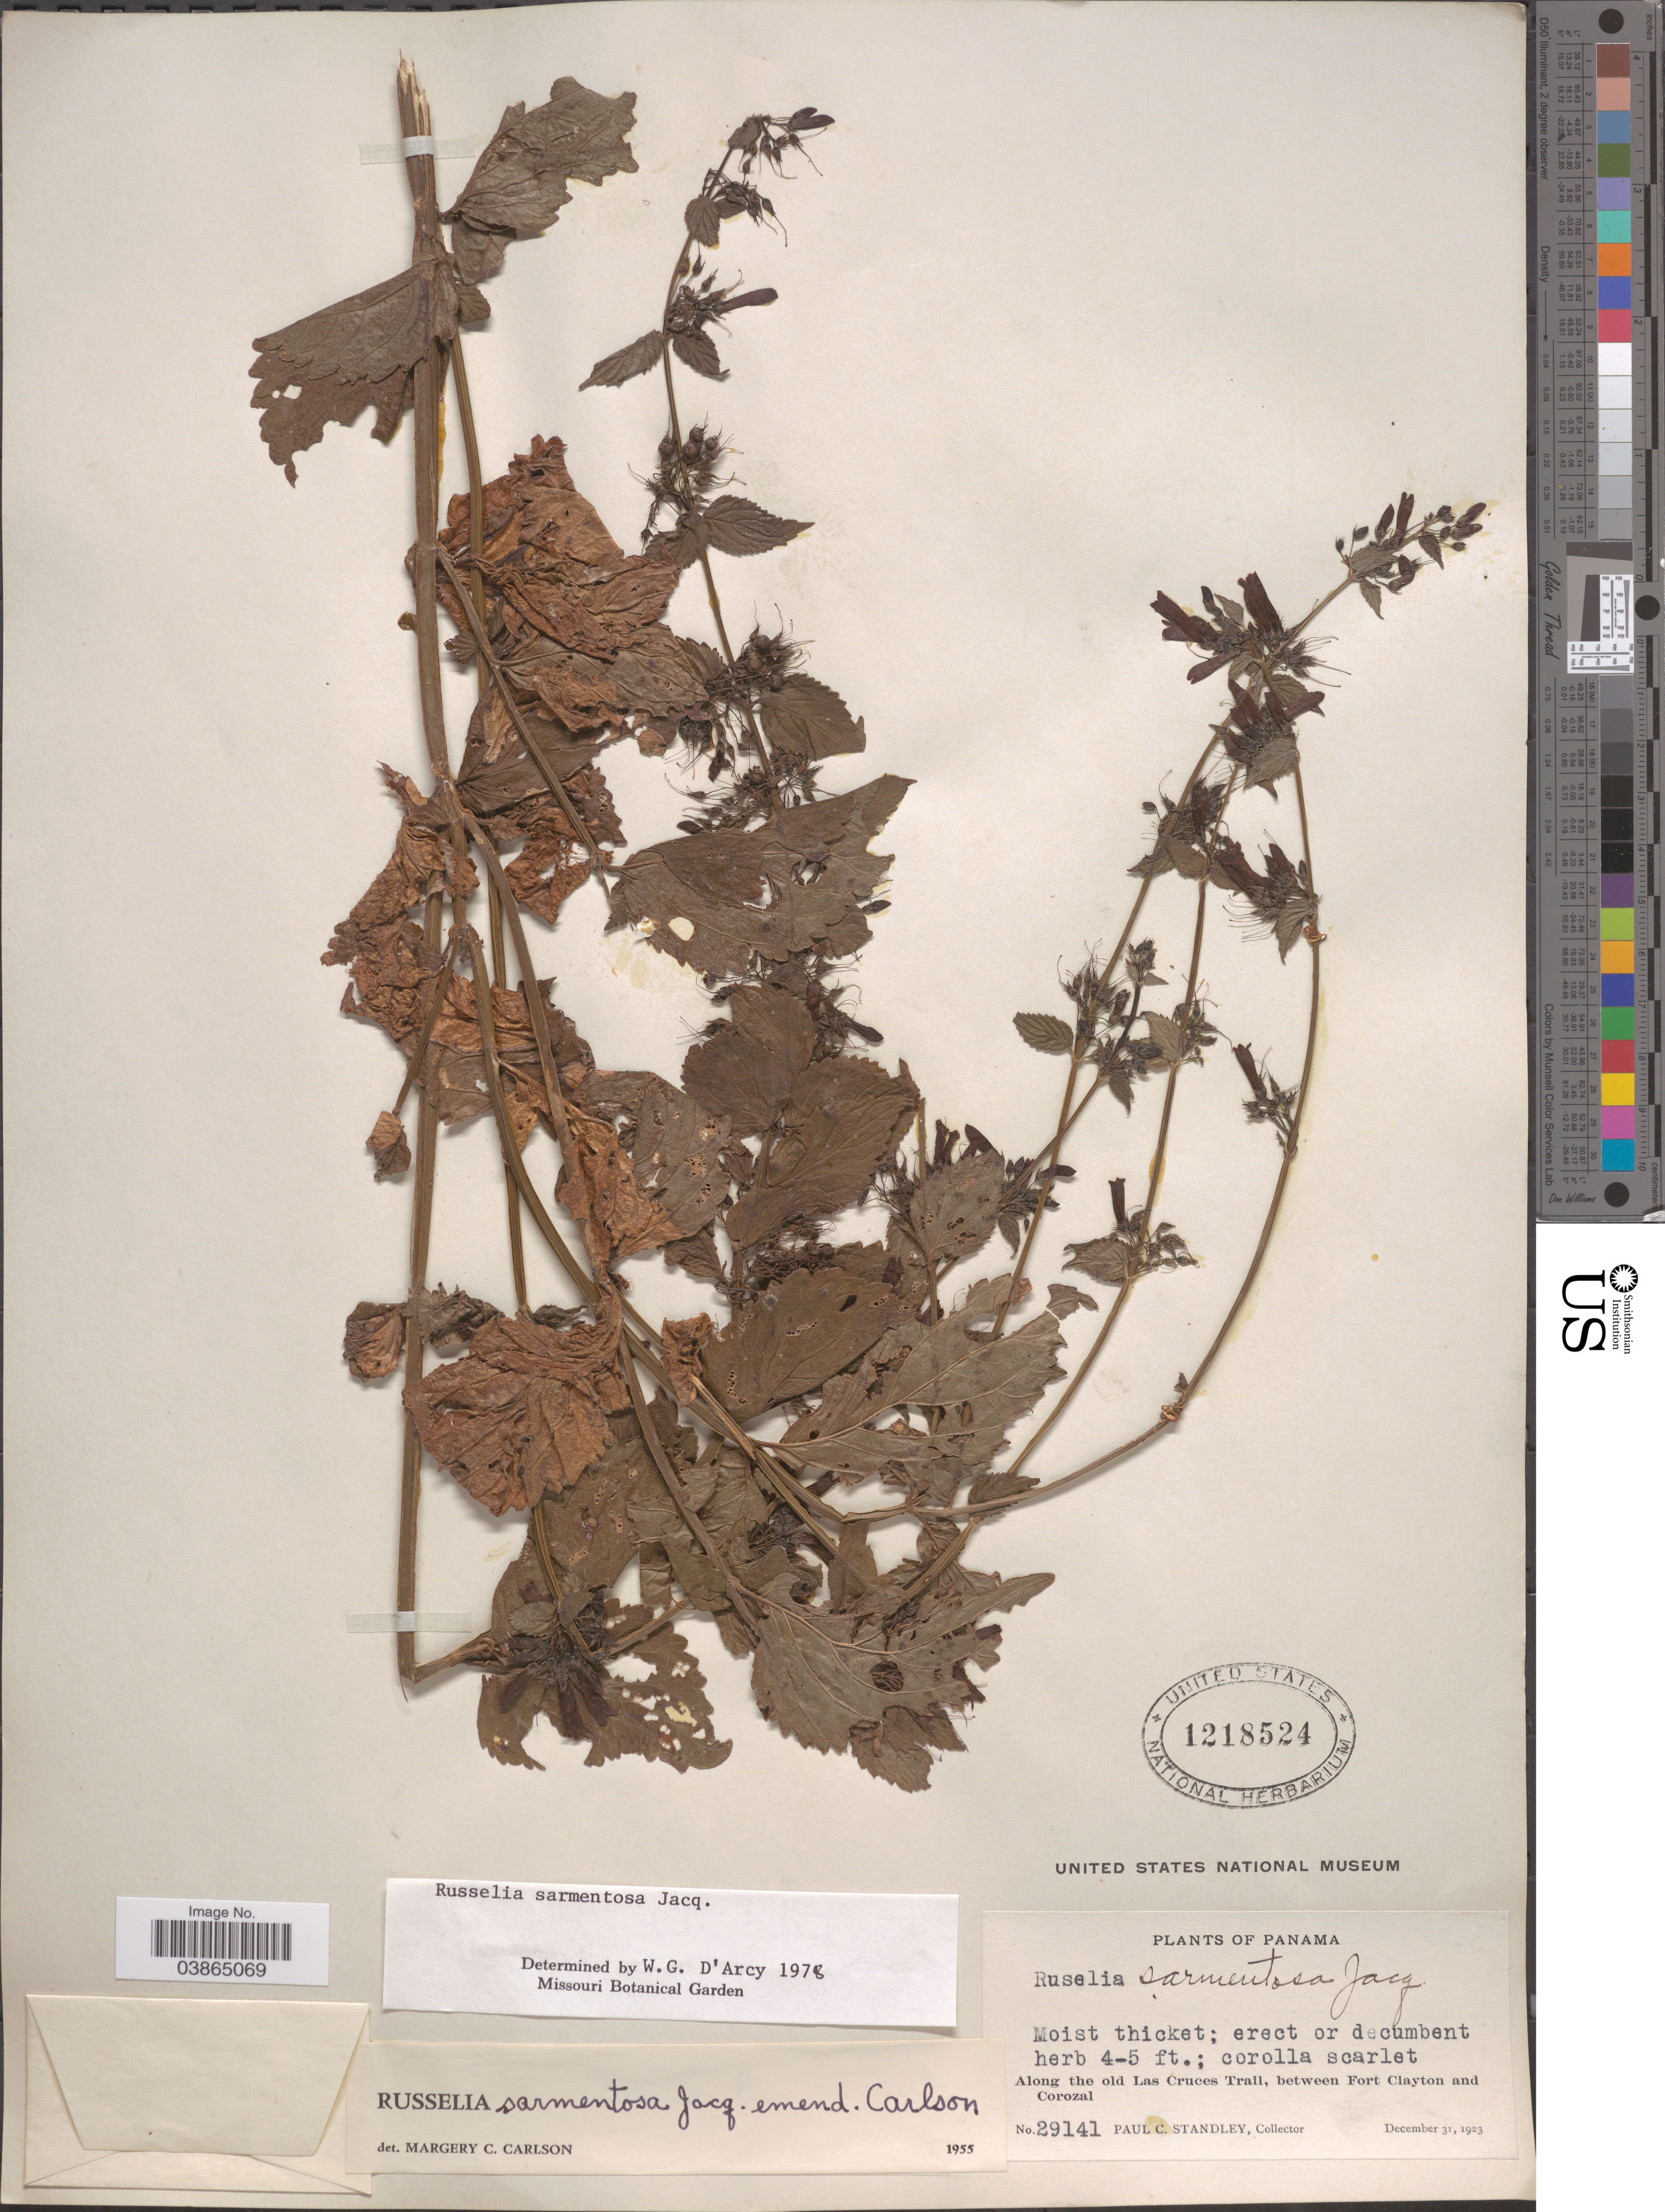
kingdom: Plantae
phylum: Tracheophyta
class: Magnoliopsida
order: Lamiales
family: Plantaginaceae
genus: Russelia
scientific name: Russelia sarmentosa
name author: Jacq.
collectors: P. C. Standley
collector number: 29141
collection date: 1923-12-31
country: Panama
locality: Along the old Las Cruces Trail, between Fort Clayton and Corozal.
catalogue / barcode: US 1218524